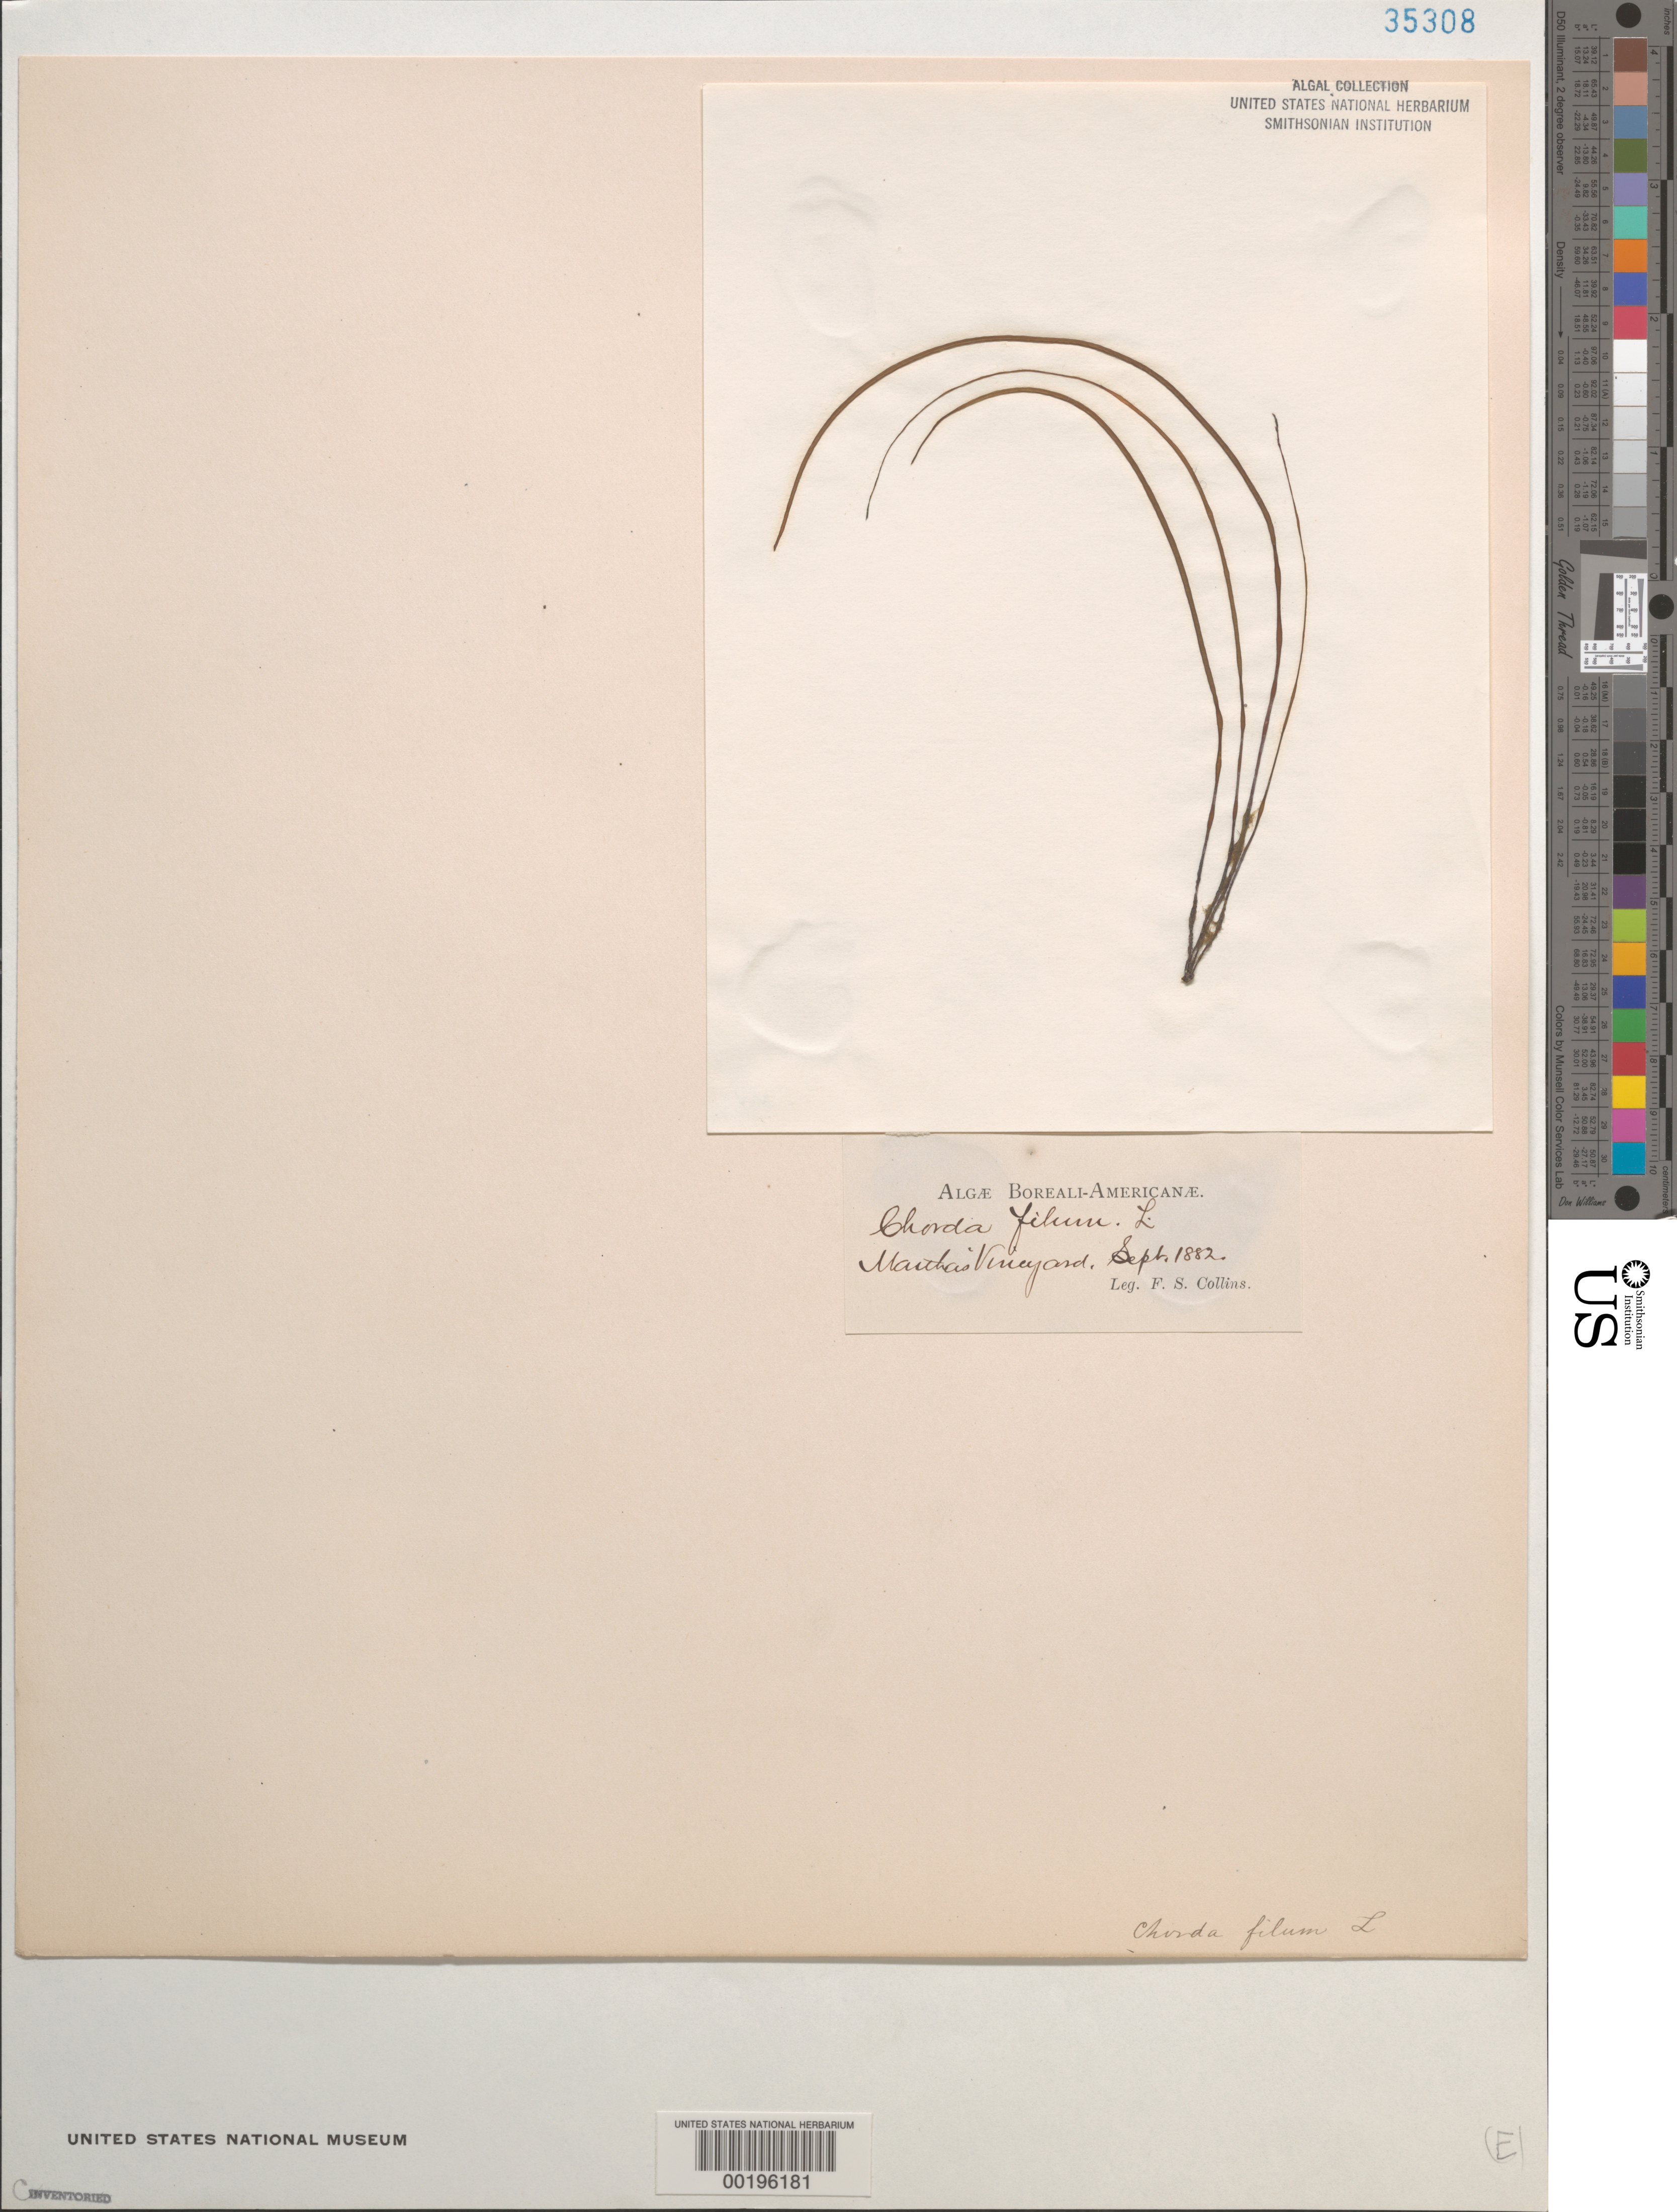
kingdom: Chromista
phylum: Ochrophyta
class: Phaeophyceae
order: Laminariales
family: Chordaceae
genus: Chorda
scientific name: Chorda filum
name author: (L.) Stackh.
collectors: F. Collins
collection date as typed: Sep 1882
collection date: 1882-09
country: United States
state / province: Massachusetts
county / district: Dukes County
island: Martha's Vineyard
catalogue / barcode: US 35308